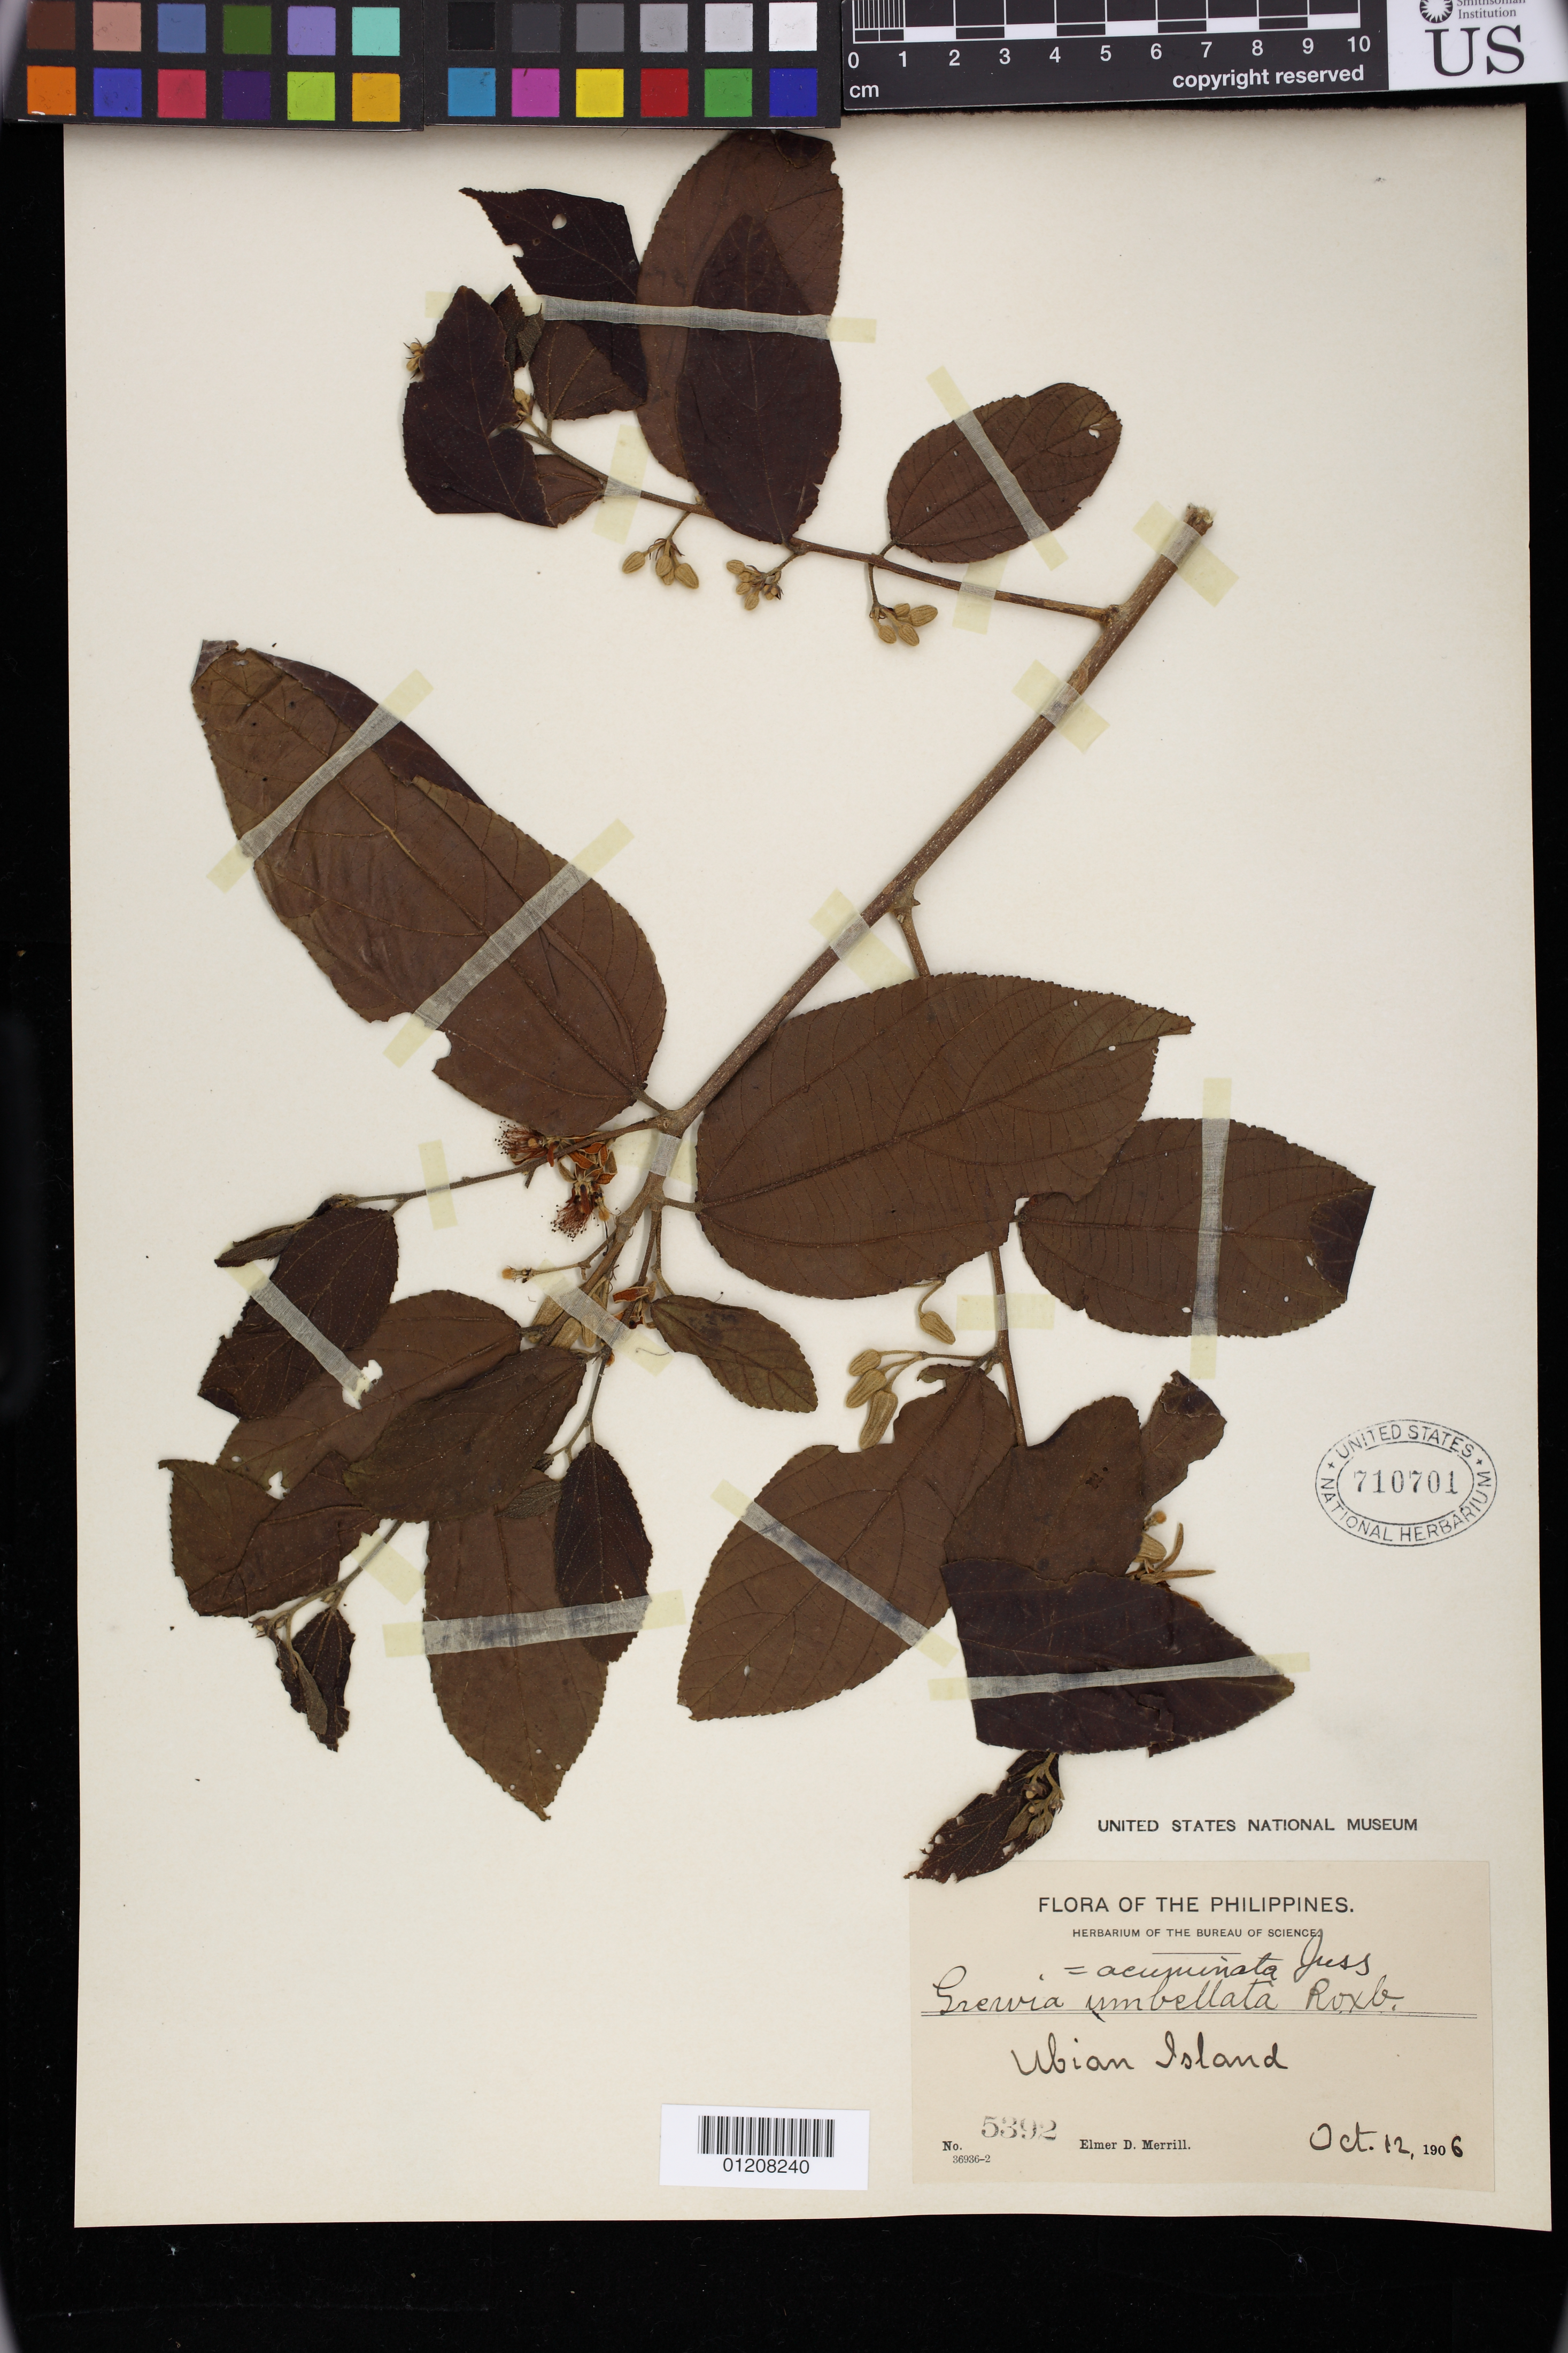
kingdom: Plantae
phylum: Tracheophyta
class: Magnoliopsida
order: Malvales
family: Malvaceae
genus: Grewia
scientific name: Grewia acuminata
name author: Juss.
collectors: E. D. Merrill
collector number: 5392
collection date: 1906-10-12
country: Philippines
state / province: Muslim Mindanao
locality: Ubian Island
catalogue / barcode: US 710701